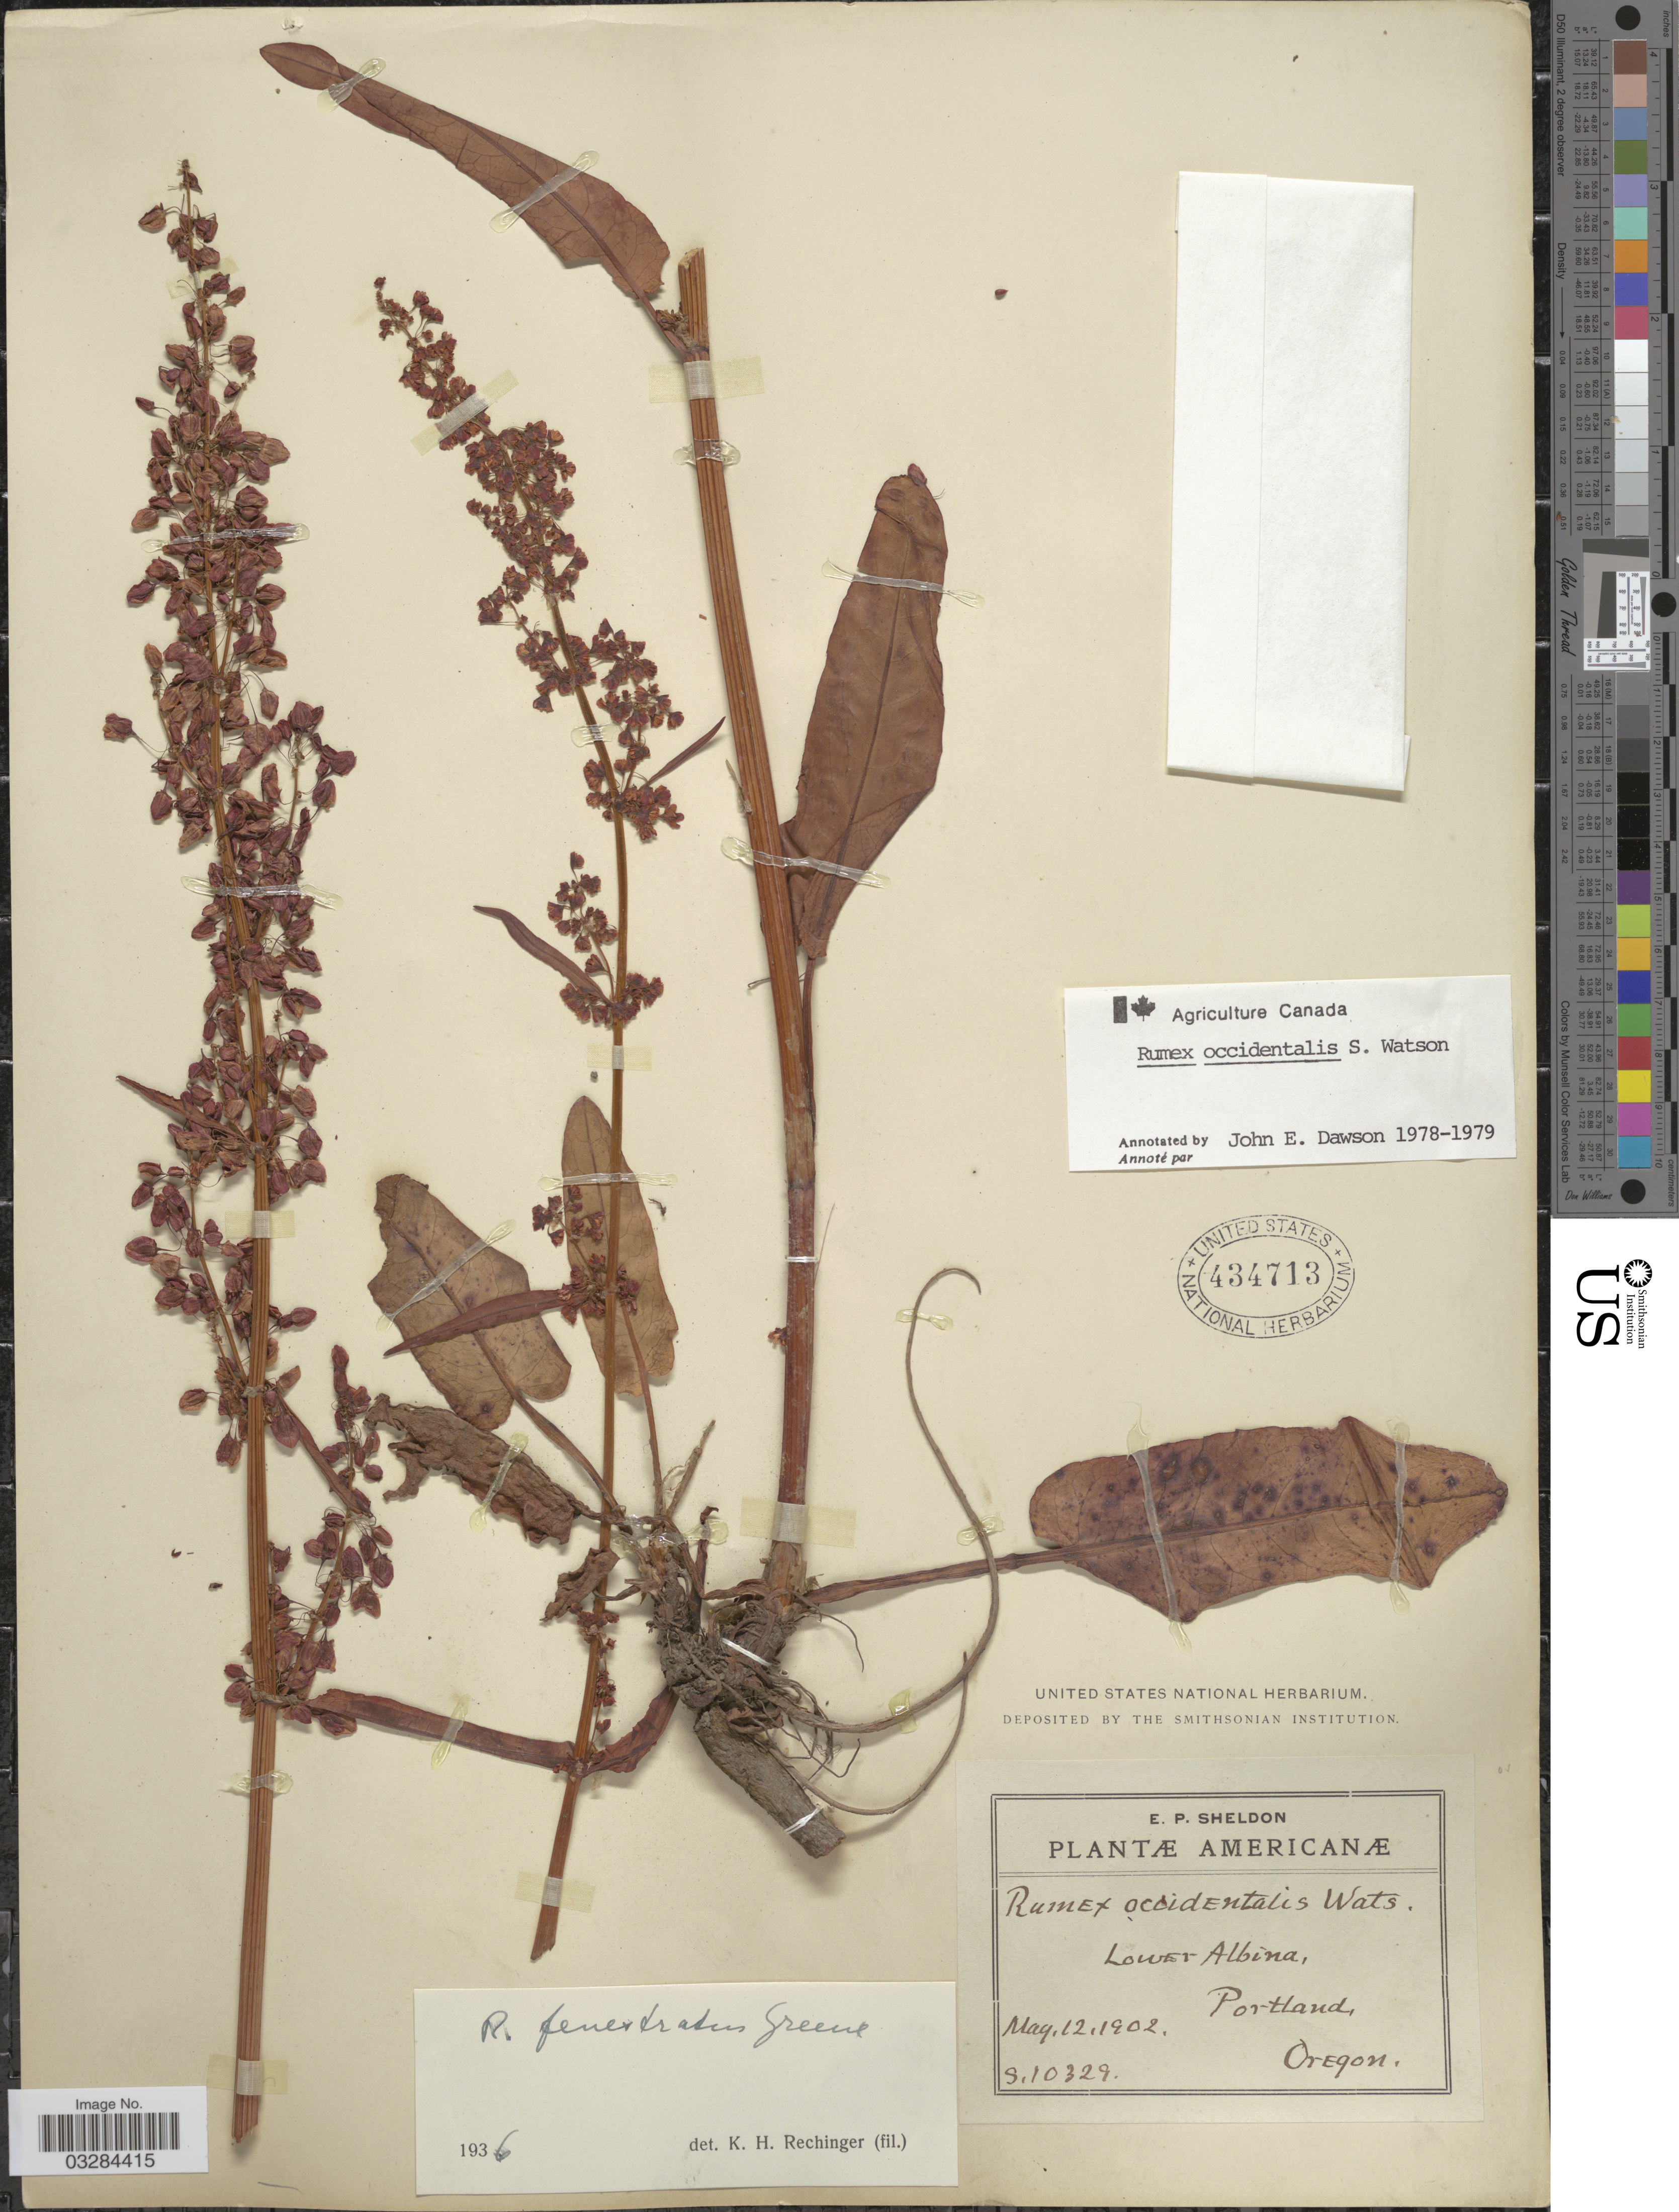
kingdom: Plantae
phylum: Tracheophyta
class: Magnoliopsida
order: Caryophyllales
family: Polygonaceae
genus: Rumex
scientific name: Rumex occidentalis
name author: S. Watson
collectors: E. P. Sheldon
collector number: S10329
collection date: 1902-05-12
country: United States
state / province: Oregon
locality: Lower Albina, Portland.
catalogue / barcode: US 434713